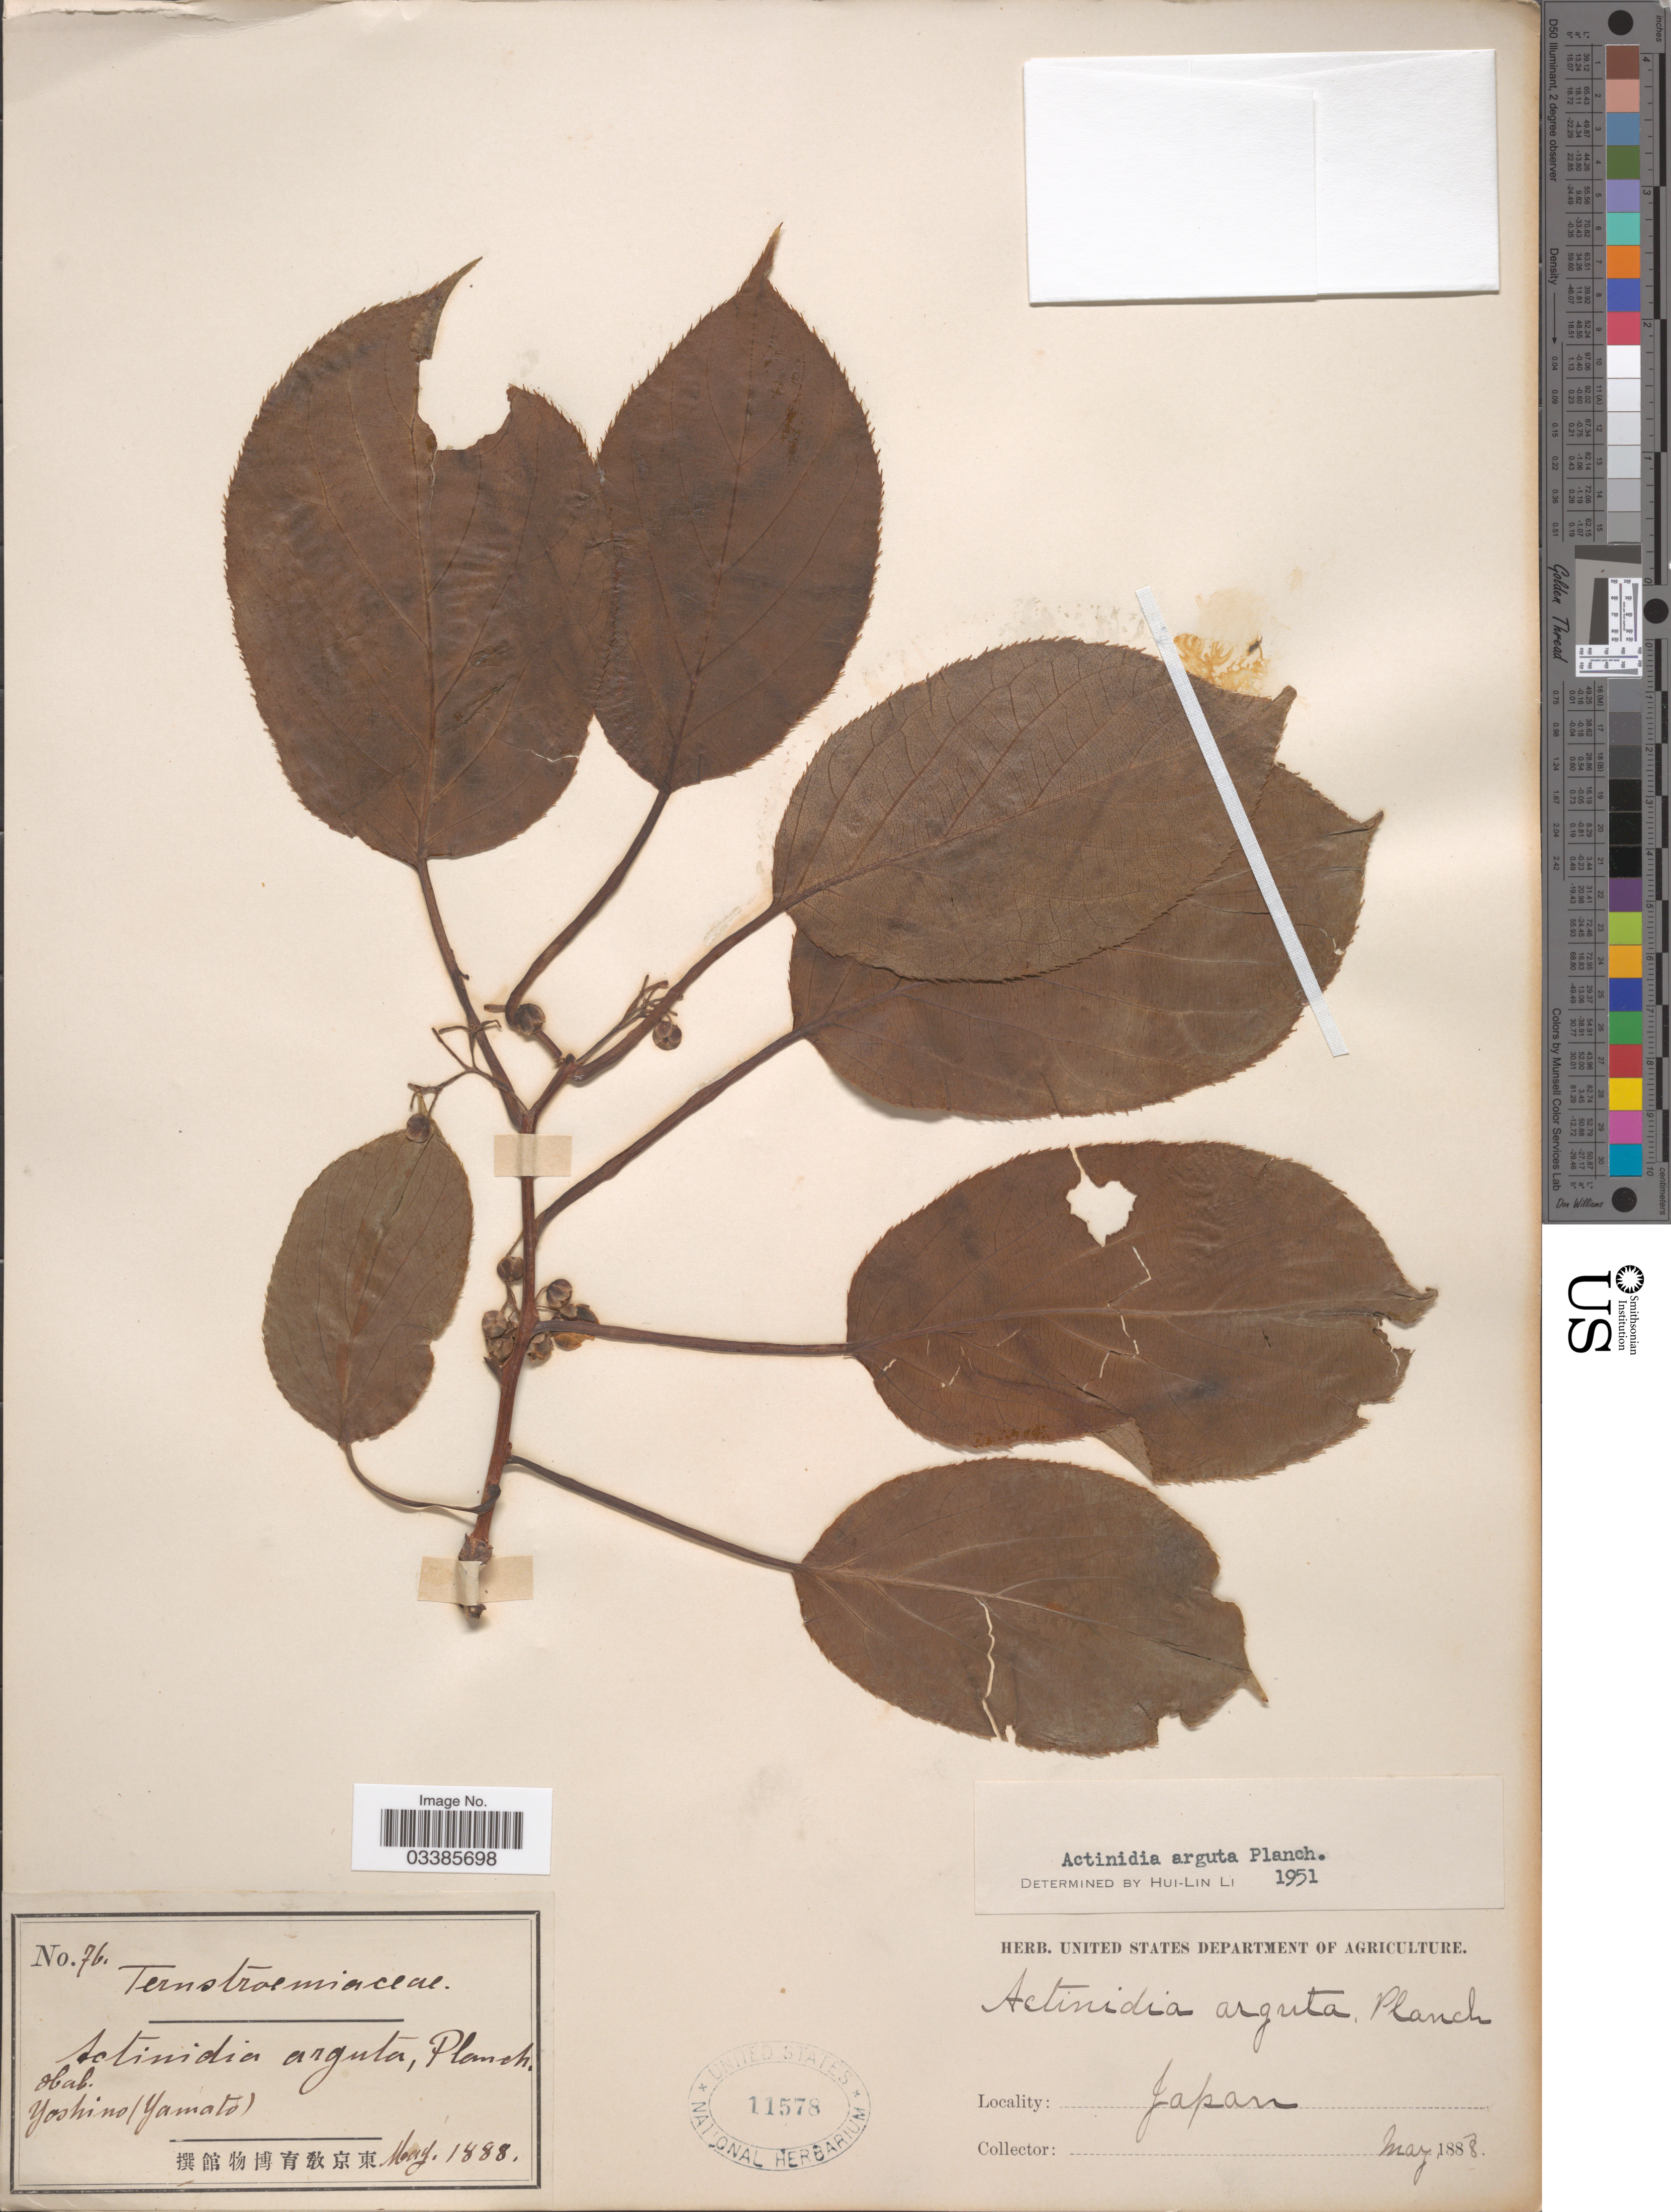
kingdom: Plantae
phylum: Tracheophyta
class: Magnoliopsida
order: Ericales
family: Actinidiaceae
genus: Actinidia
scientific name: Actinidia arguta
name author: (Siebold & Zucc.) Planch. ex Miq.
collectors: Facchini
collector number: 76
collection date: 1888-05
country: Japan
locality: Yoshino (Yamato).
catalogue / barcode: US 11578